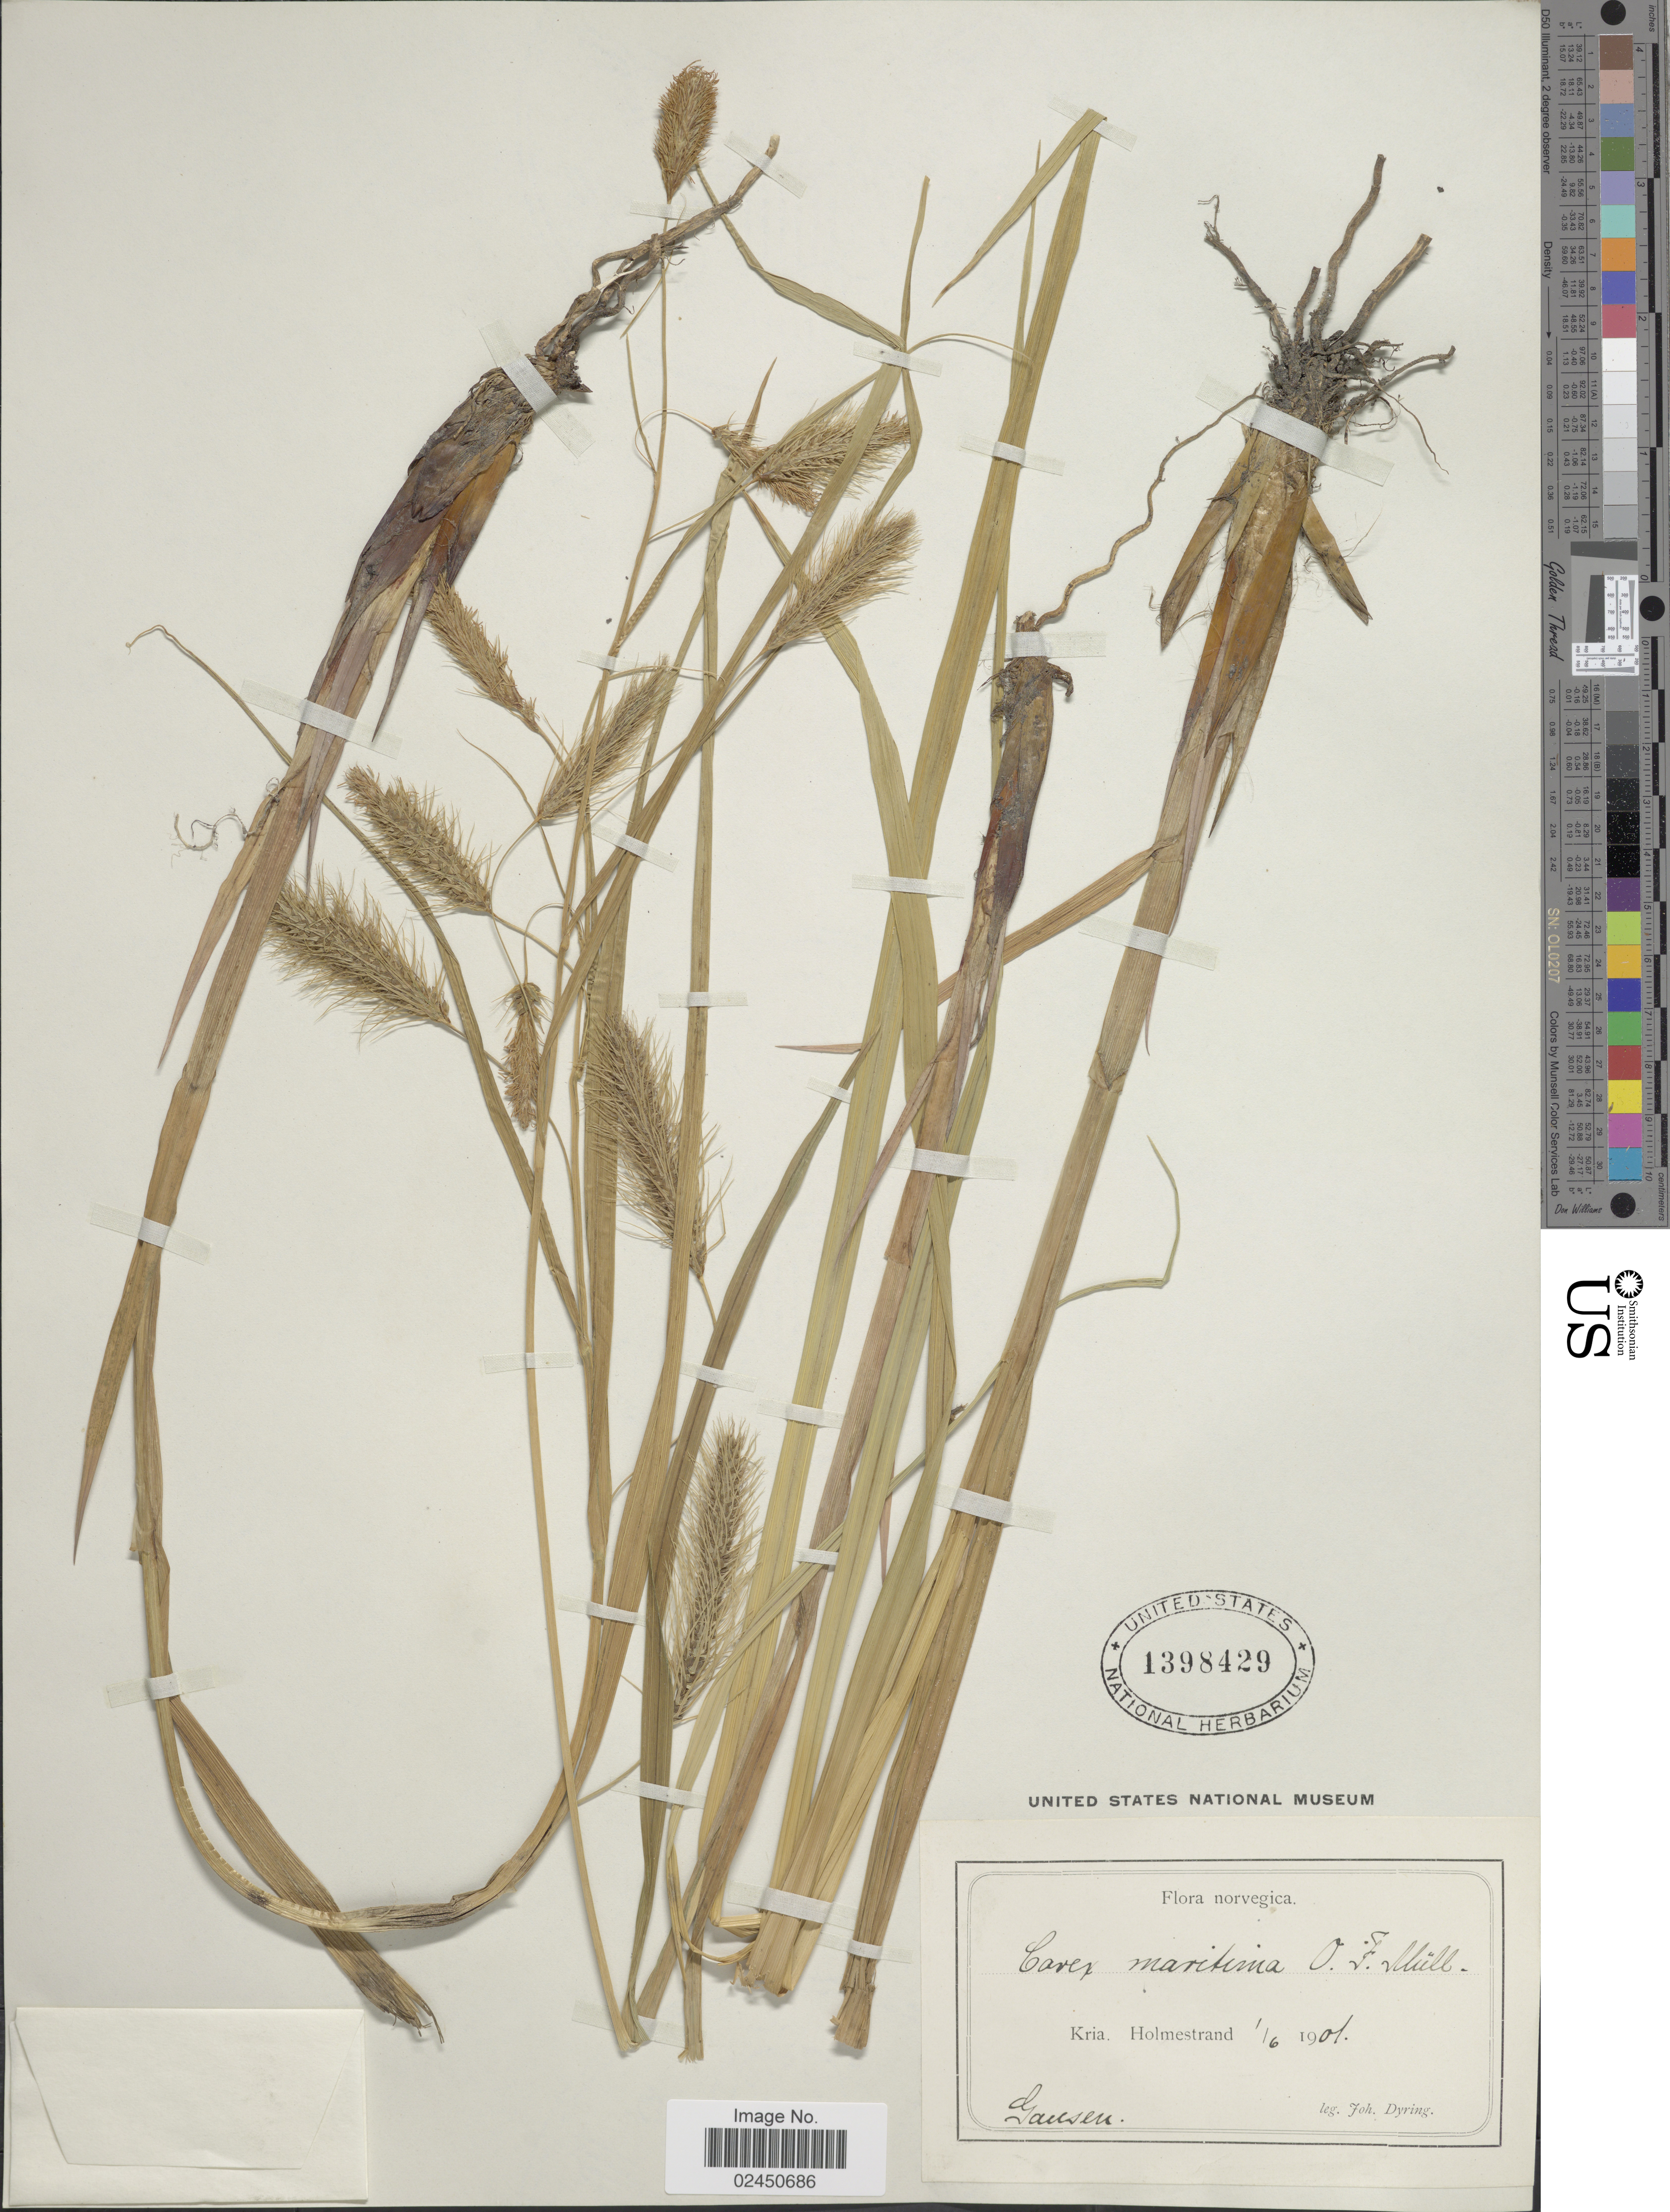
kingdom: Plantae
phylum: Tracheophyta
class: Liliopsida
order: Poales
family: Cyperaceae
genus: Carex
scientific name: Carex maritima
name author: Gunnerus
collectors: J. Dyring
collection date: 1901-06-01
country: Norway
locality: Norvegica, Kria, Holmestrand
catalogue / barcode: US 1398429